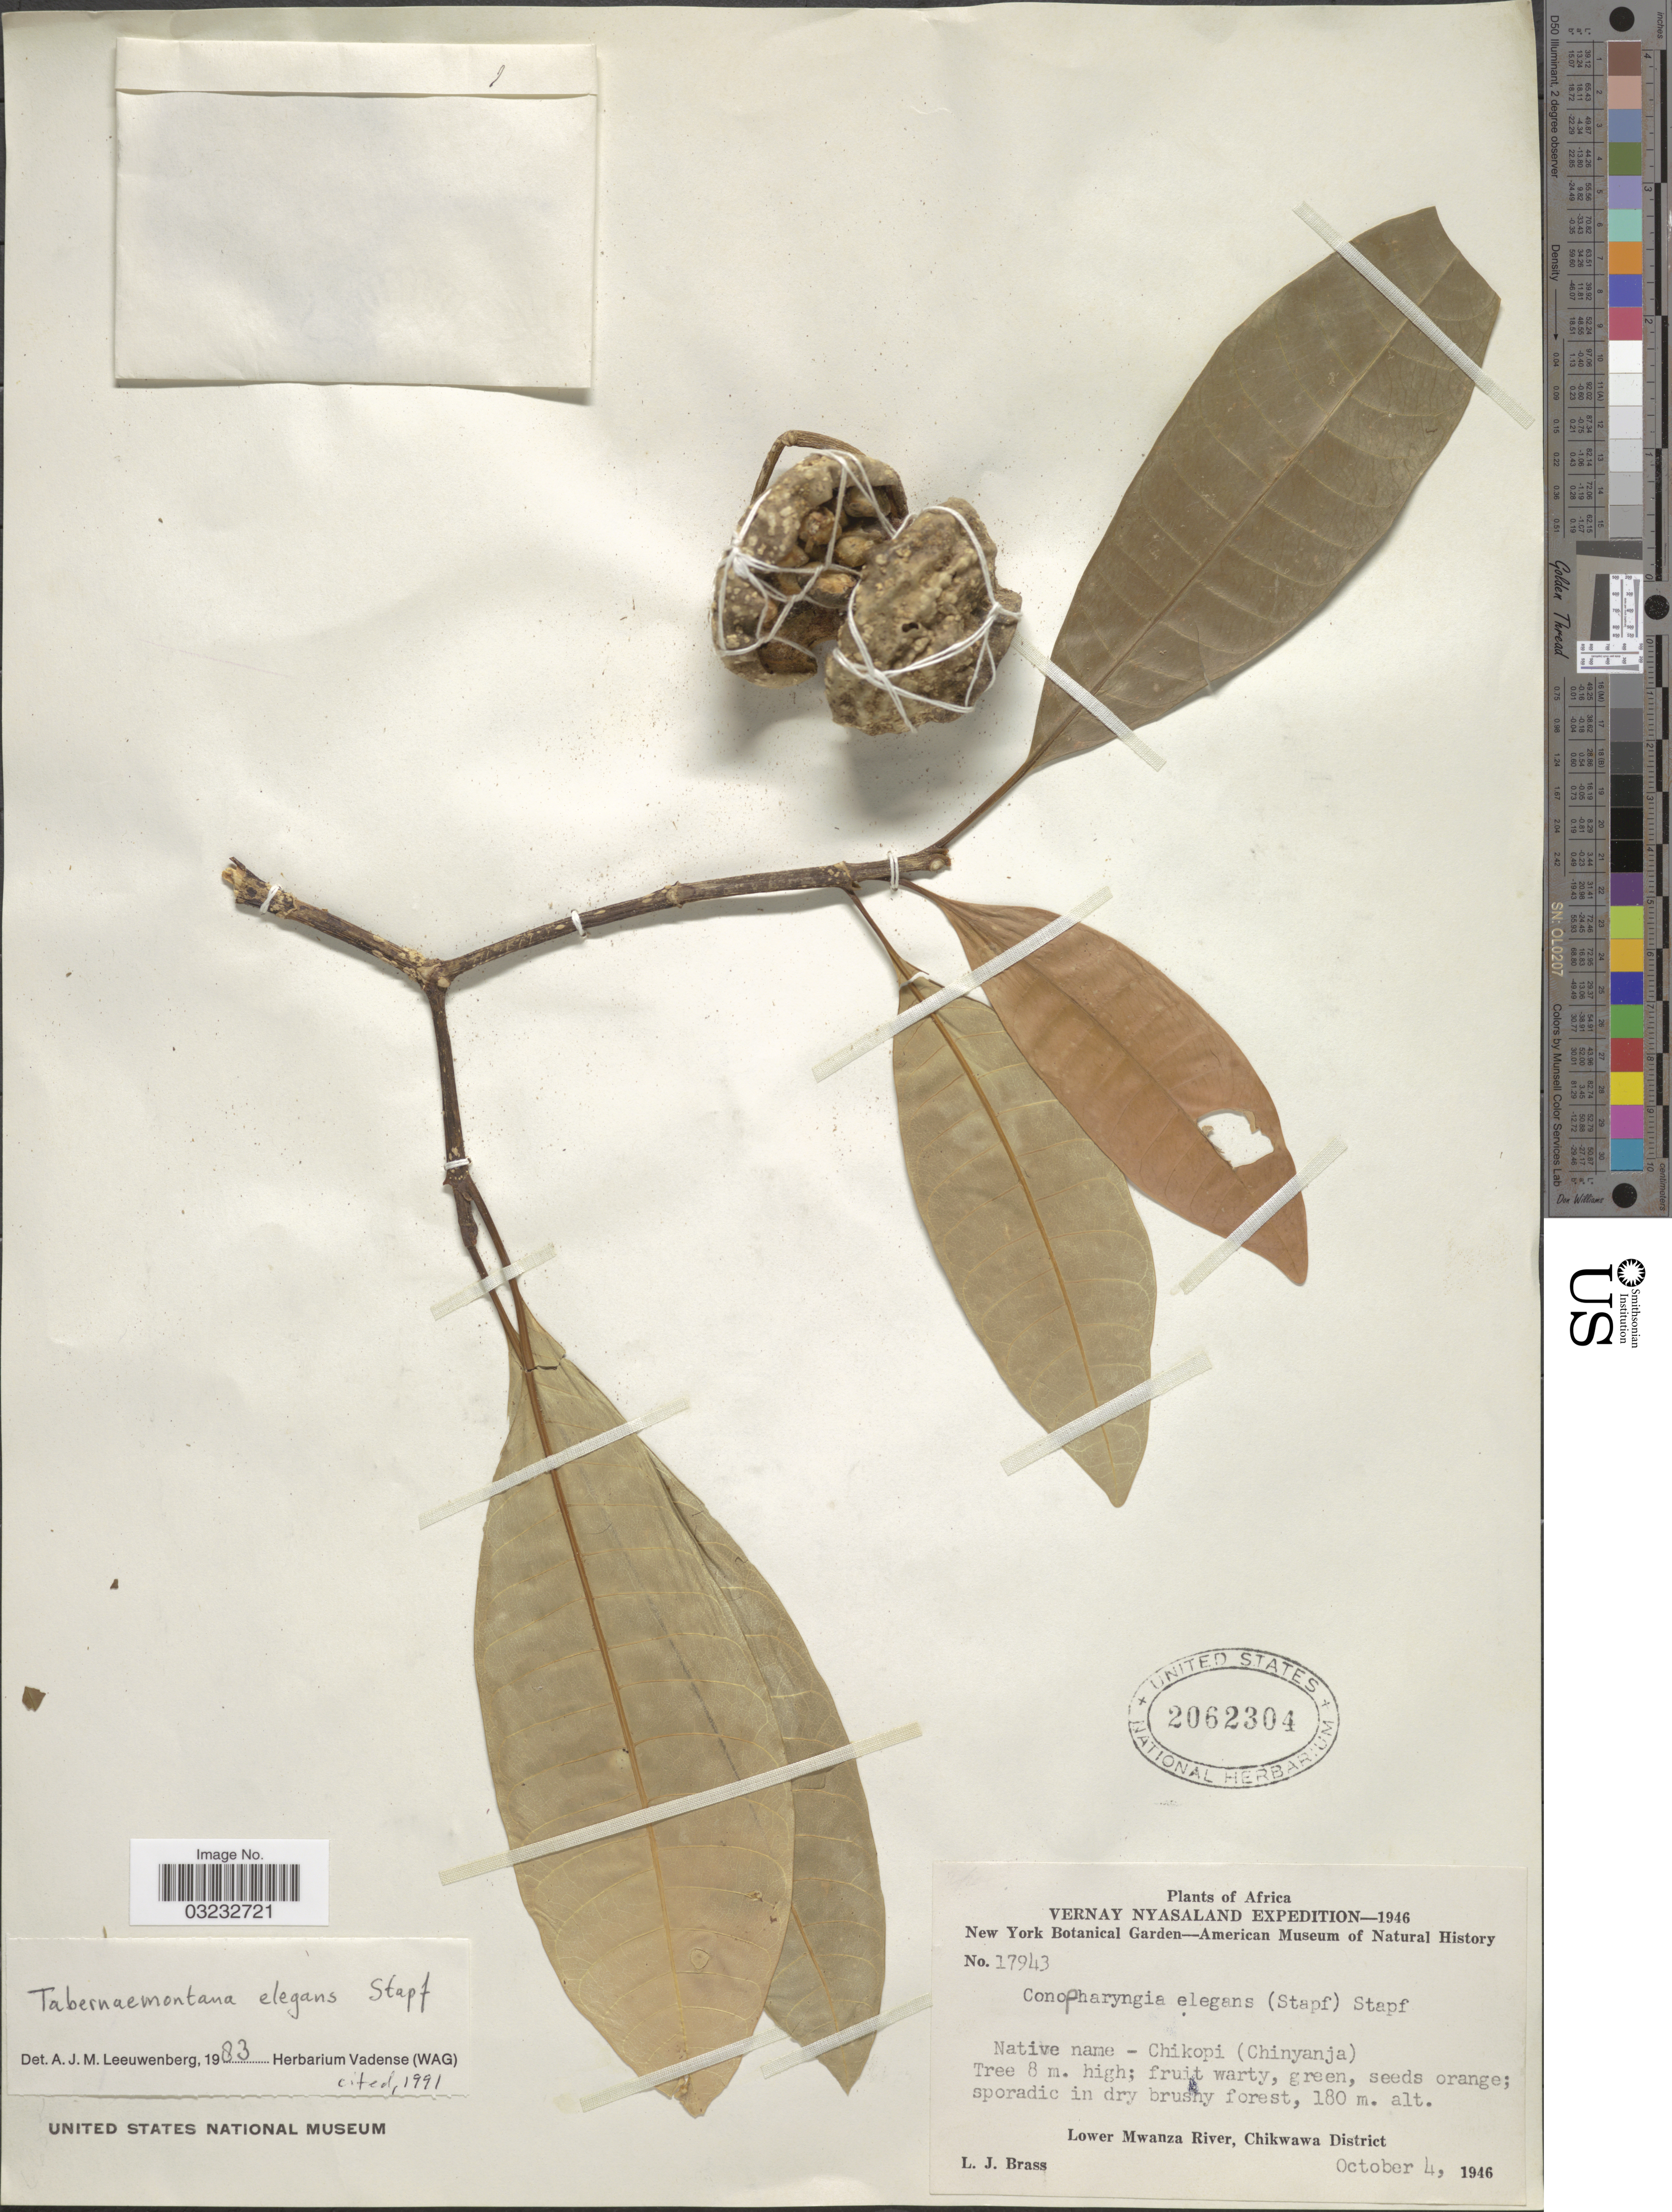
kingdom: Plantae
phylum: Tracheophyta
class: Magnoliopsida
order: Gentianales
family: Apocynaceae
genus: Tabernaemontana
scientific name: Tabernaemontana elegans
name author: Stapf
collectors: L. J. Brass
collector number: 17943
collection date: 1946-10-04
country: Malawi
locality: Vernay Nyasaland. Lower Mwanza River, Chikwawa District.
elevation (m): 180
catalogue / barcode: US 2062304